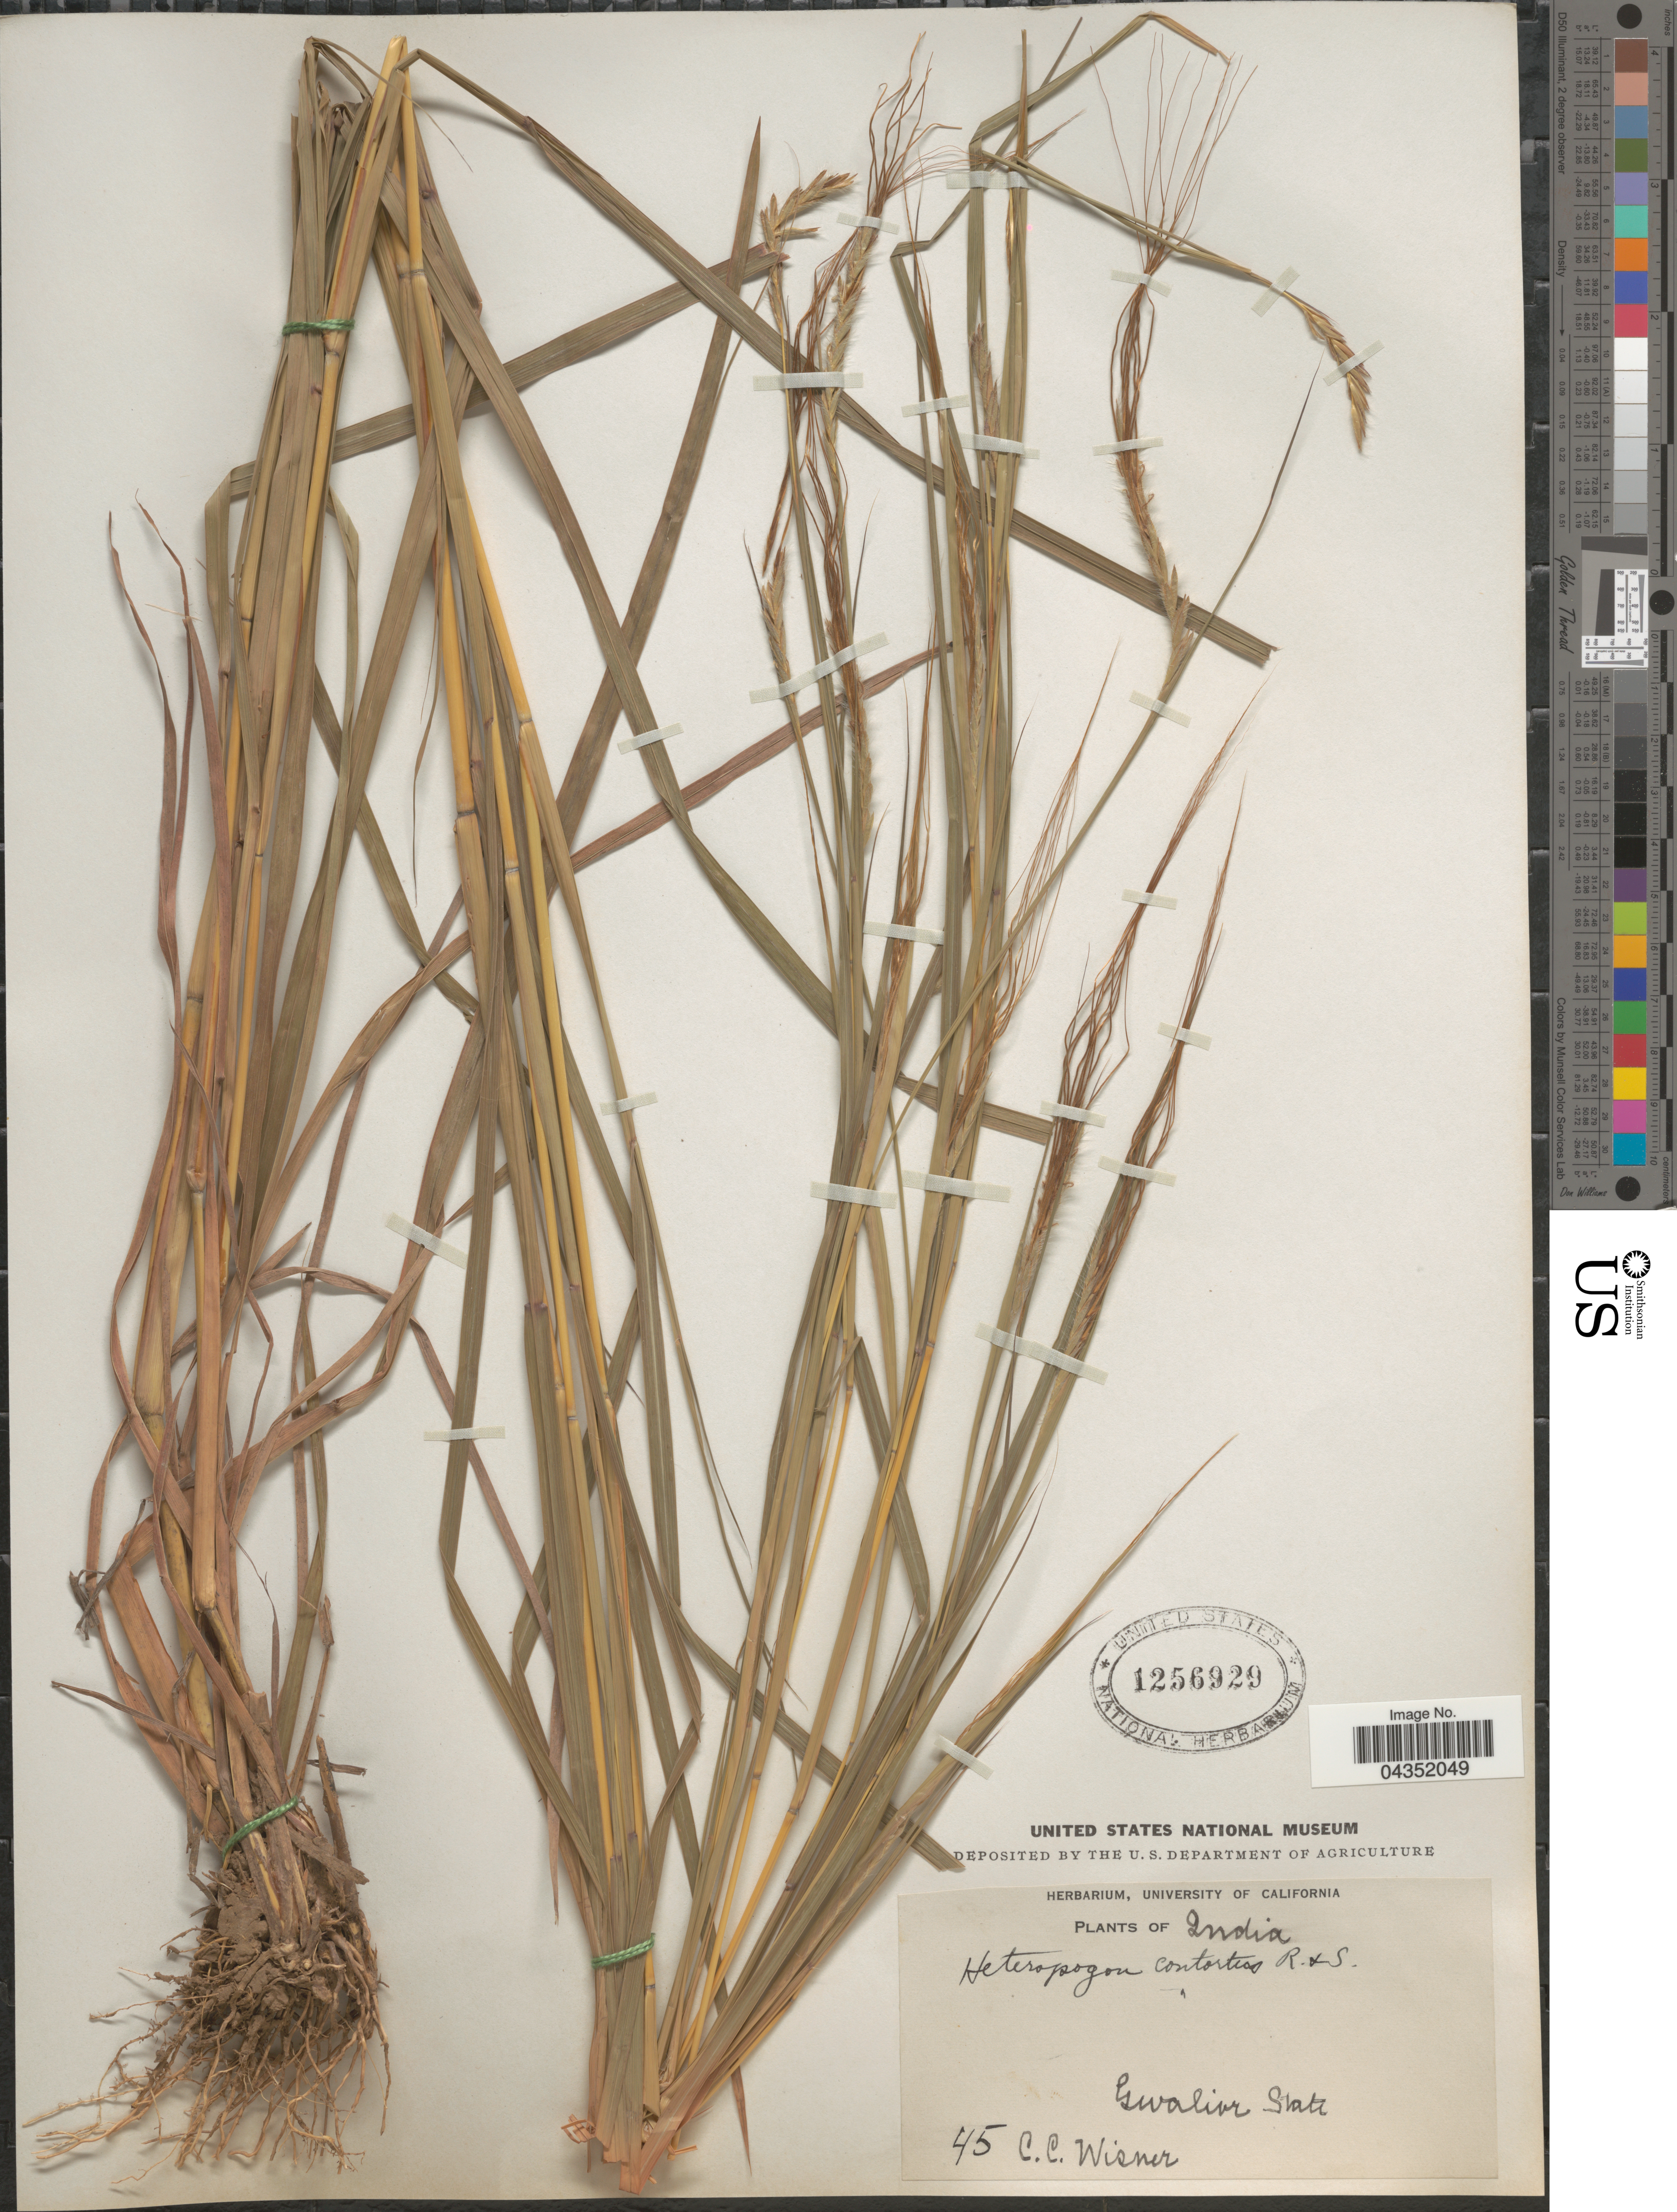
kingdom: Plantae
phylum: Tracheophyta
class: Liliopsida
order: Poales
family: Poaceae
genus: Heteropogon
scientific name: Heteropogon contortus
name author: (L.) P. Beauv. ex Roem. & Schult.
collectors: C. Wisner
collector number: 45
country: India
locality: Gwalior State.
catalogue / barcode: US 1256929